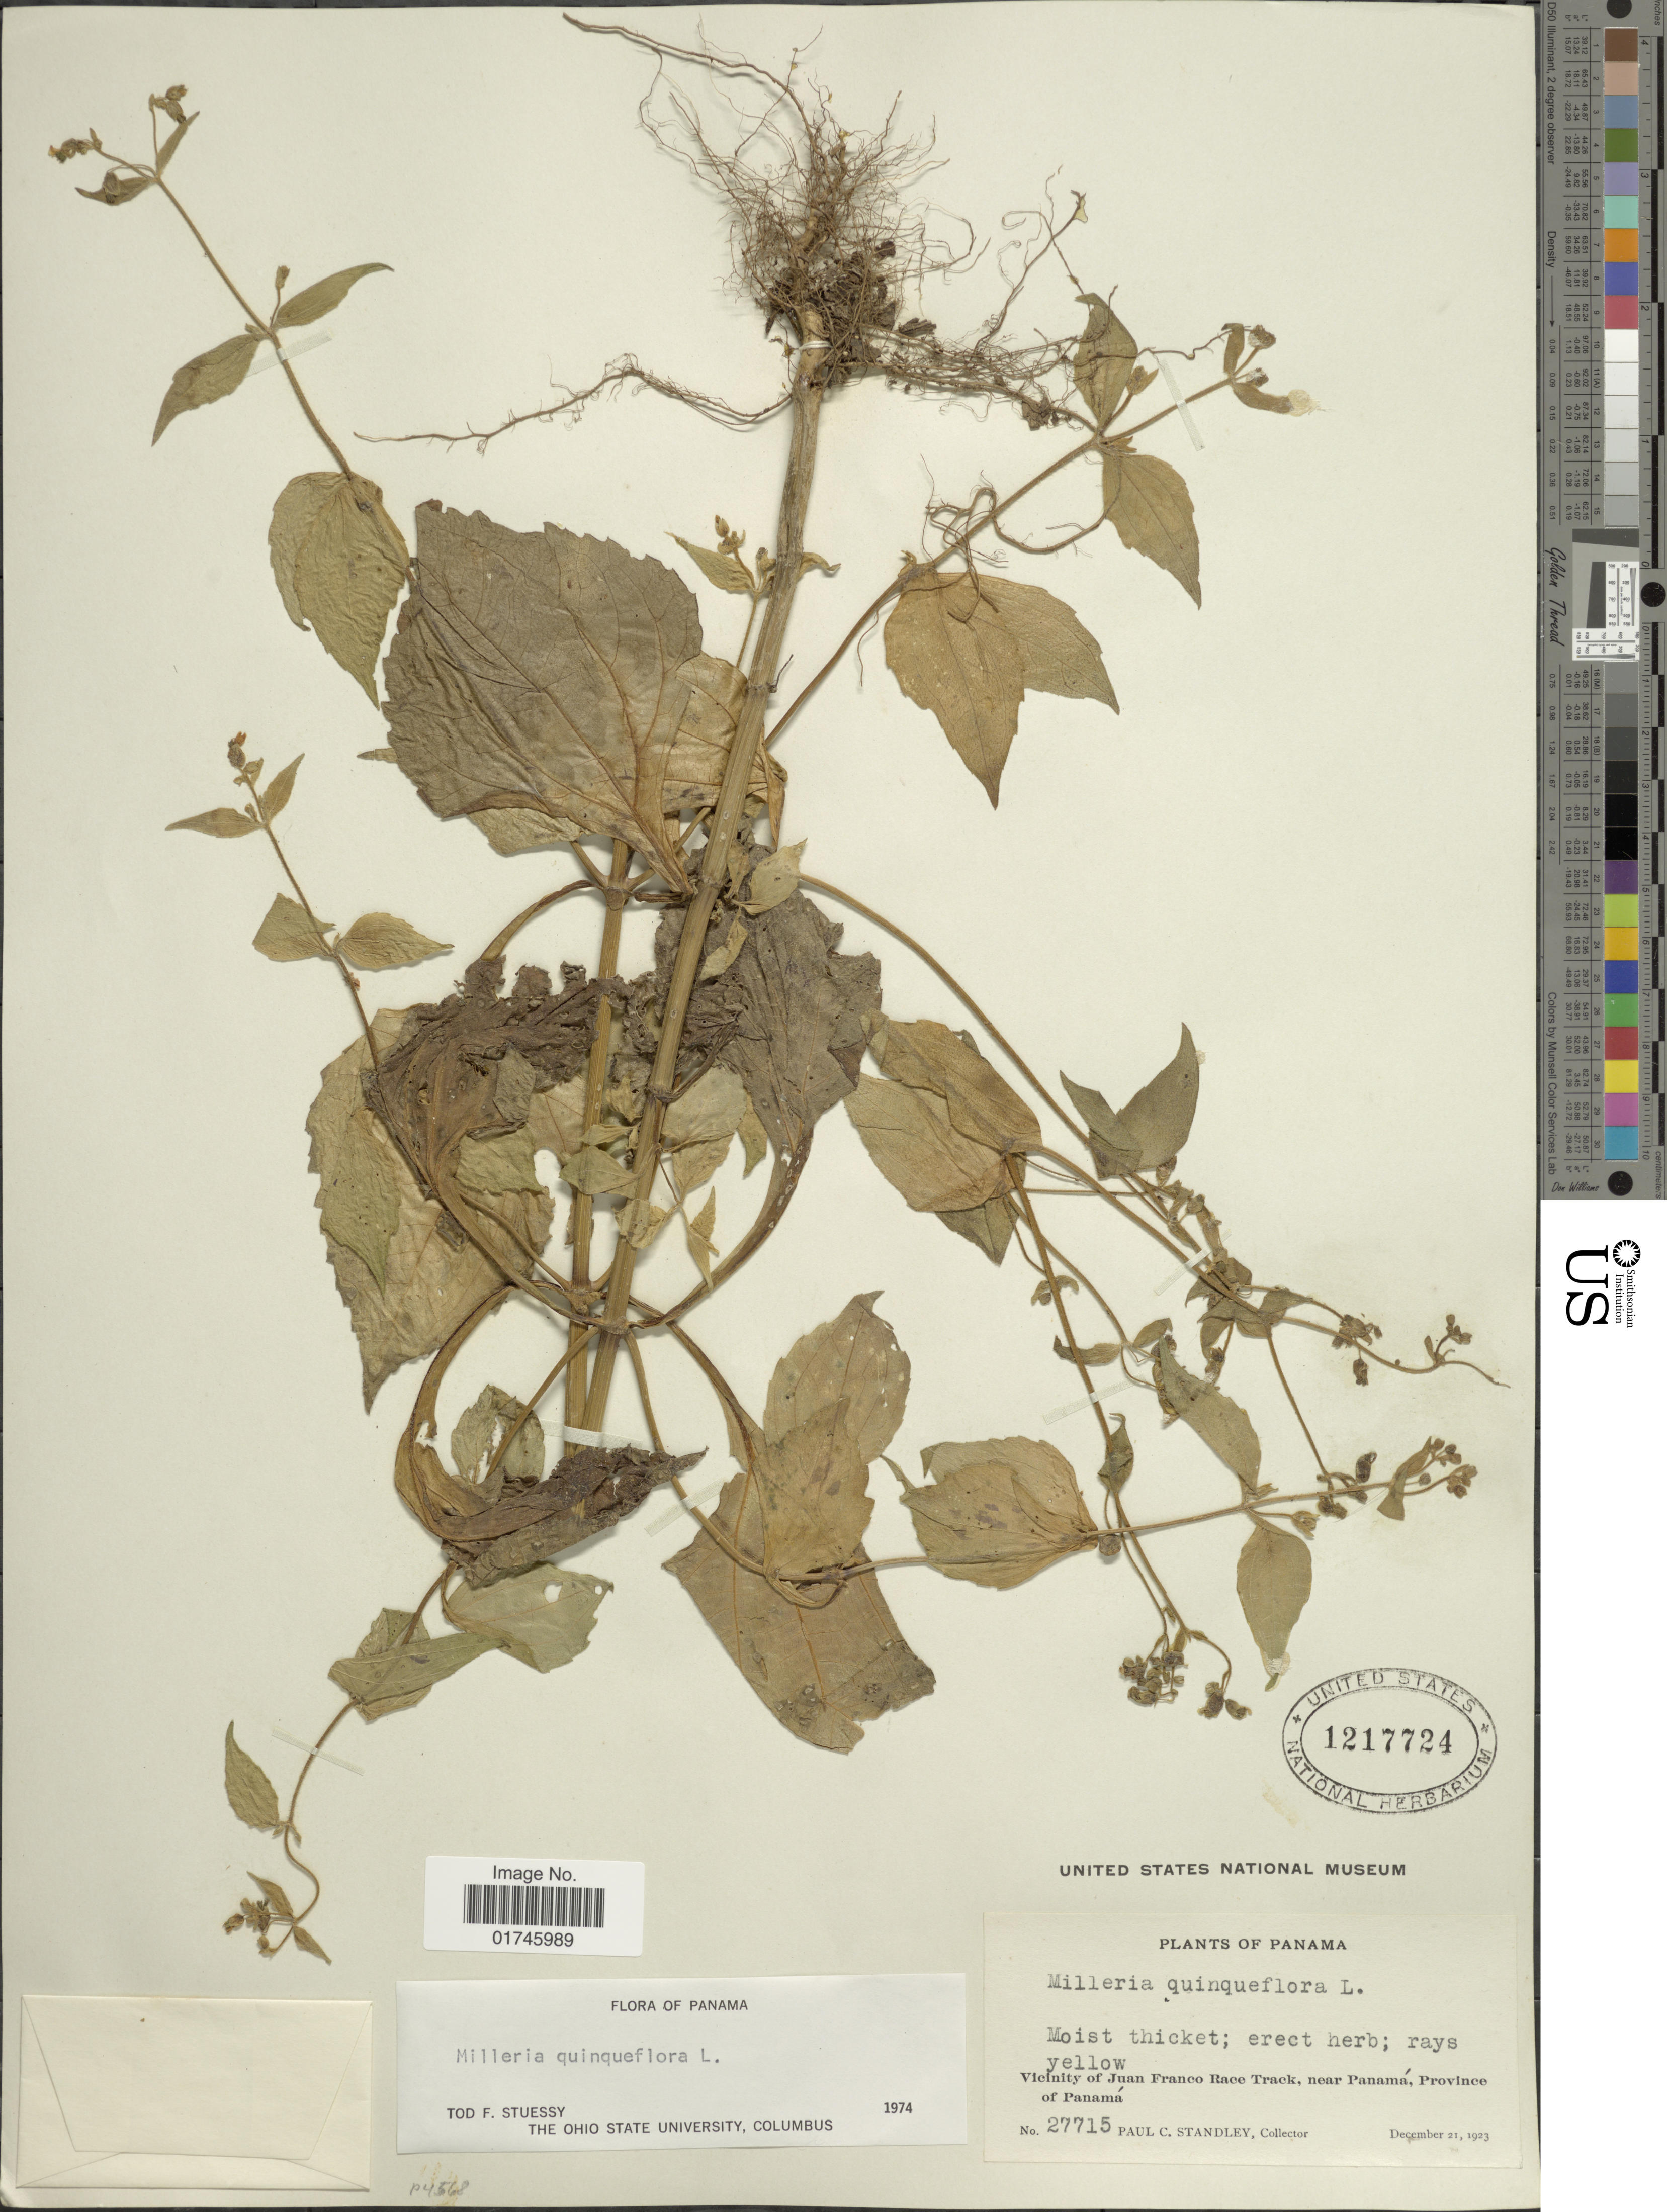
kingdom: Plantae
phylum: Tracheophyta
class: Magnoliopsida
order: Asterales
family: Asteraceae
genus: Milleria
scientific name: Milleria quinqueflora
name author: L.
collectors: P. C. Standley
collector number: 27715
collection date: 1923-12-21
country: Panama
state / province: Panamá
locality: Vicinity of Juan Franco Race Track near Panama. Province of Panama.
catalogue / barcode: US 1217724